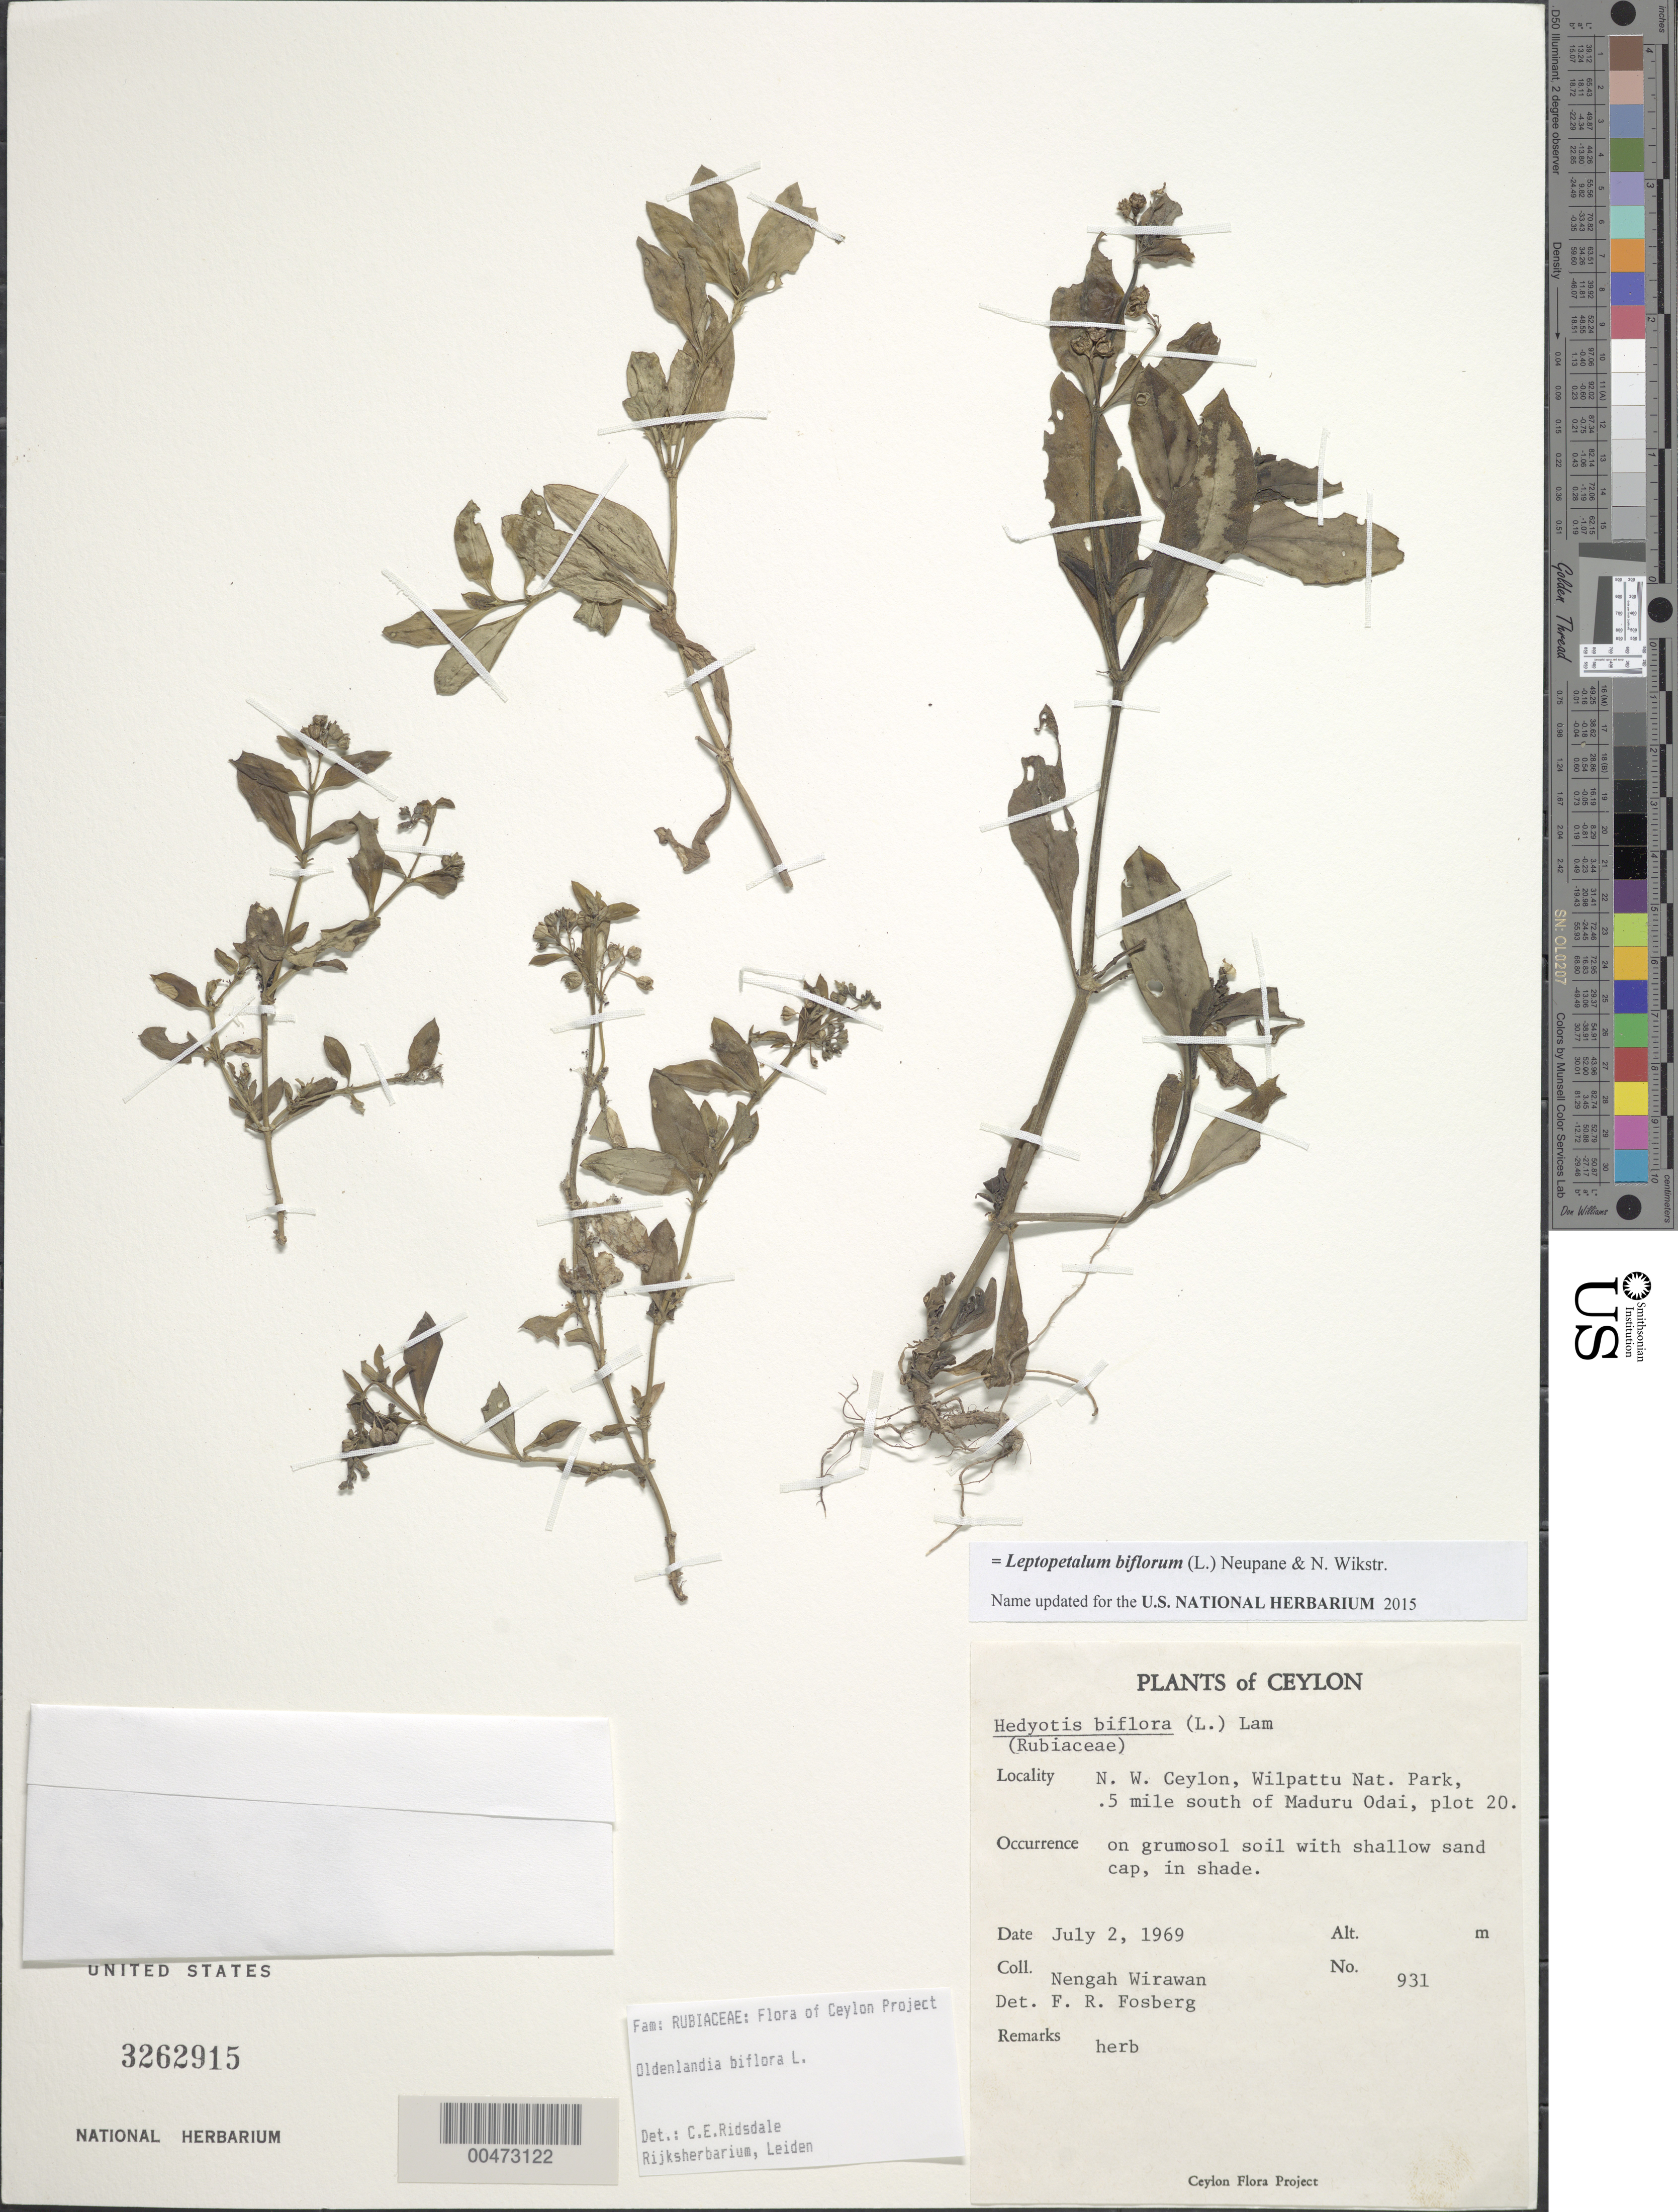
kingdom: Plantae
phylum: Tracheophyta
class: Magnoliopsida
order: Gentianales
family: Rubiaceae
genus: Leptopetalum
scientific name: Leptopetalum biflorum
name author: (L.) Neupane & N. Wikstr.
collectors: N. Wirawan & F. R. Fosberg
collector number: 931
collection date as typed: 02 Jul 1969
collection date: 1969-07-02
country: Sri Lanka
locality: Wilpattu National Park, 0.5 mi S of Maduru Odai, plot 20, NW Ceylon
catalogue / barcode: US 3262915